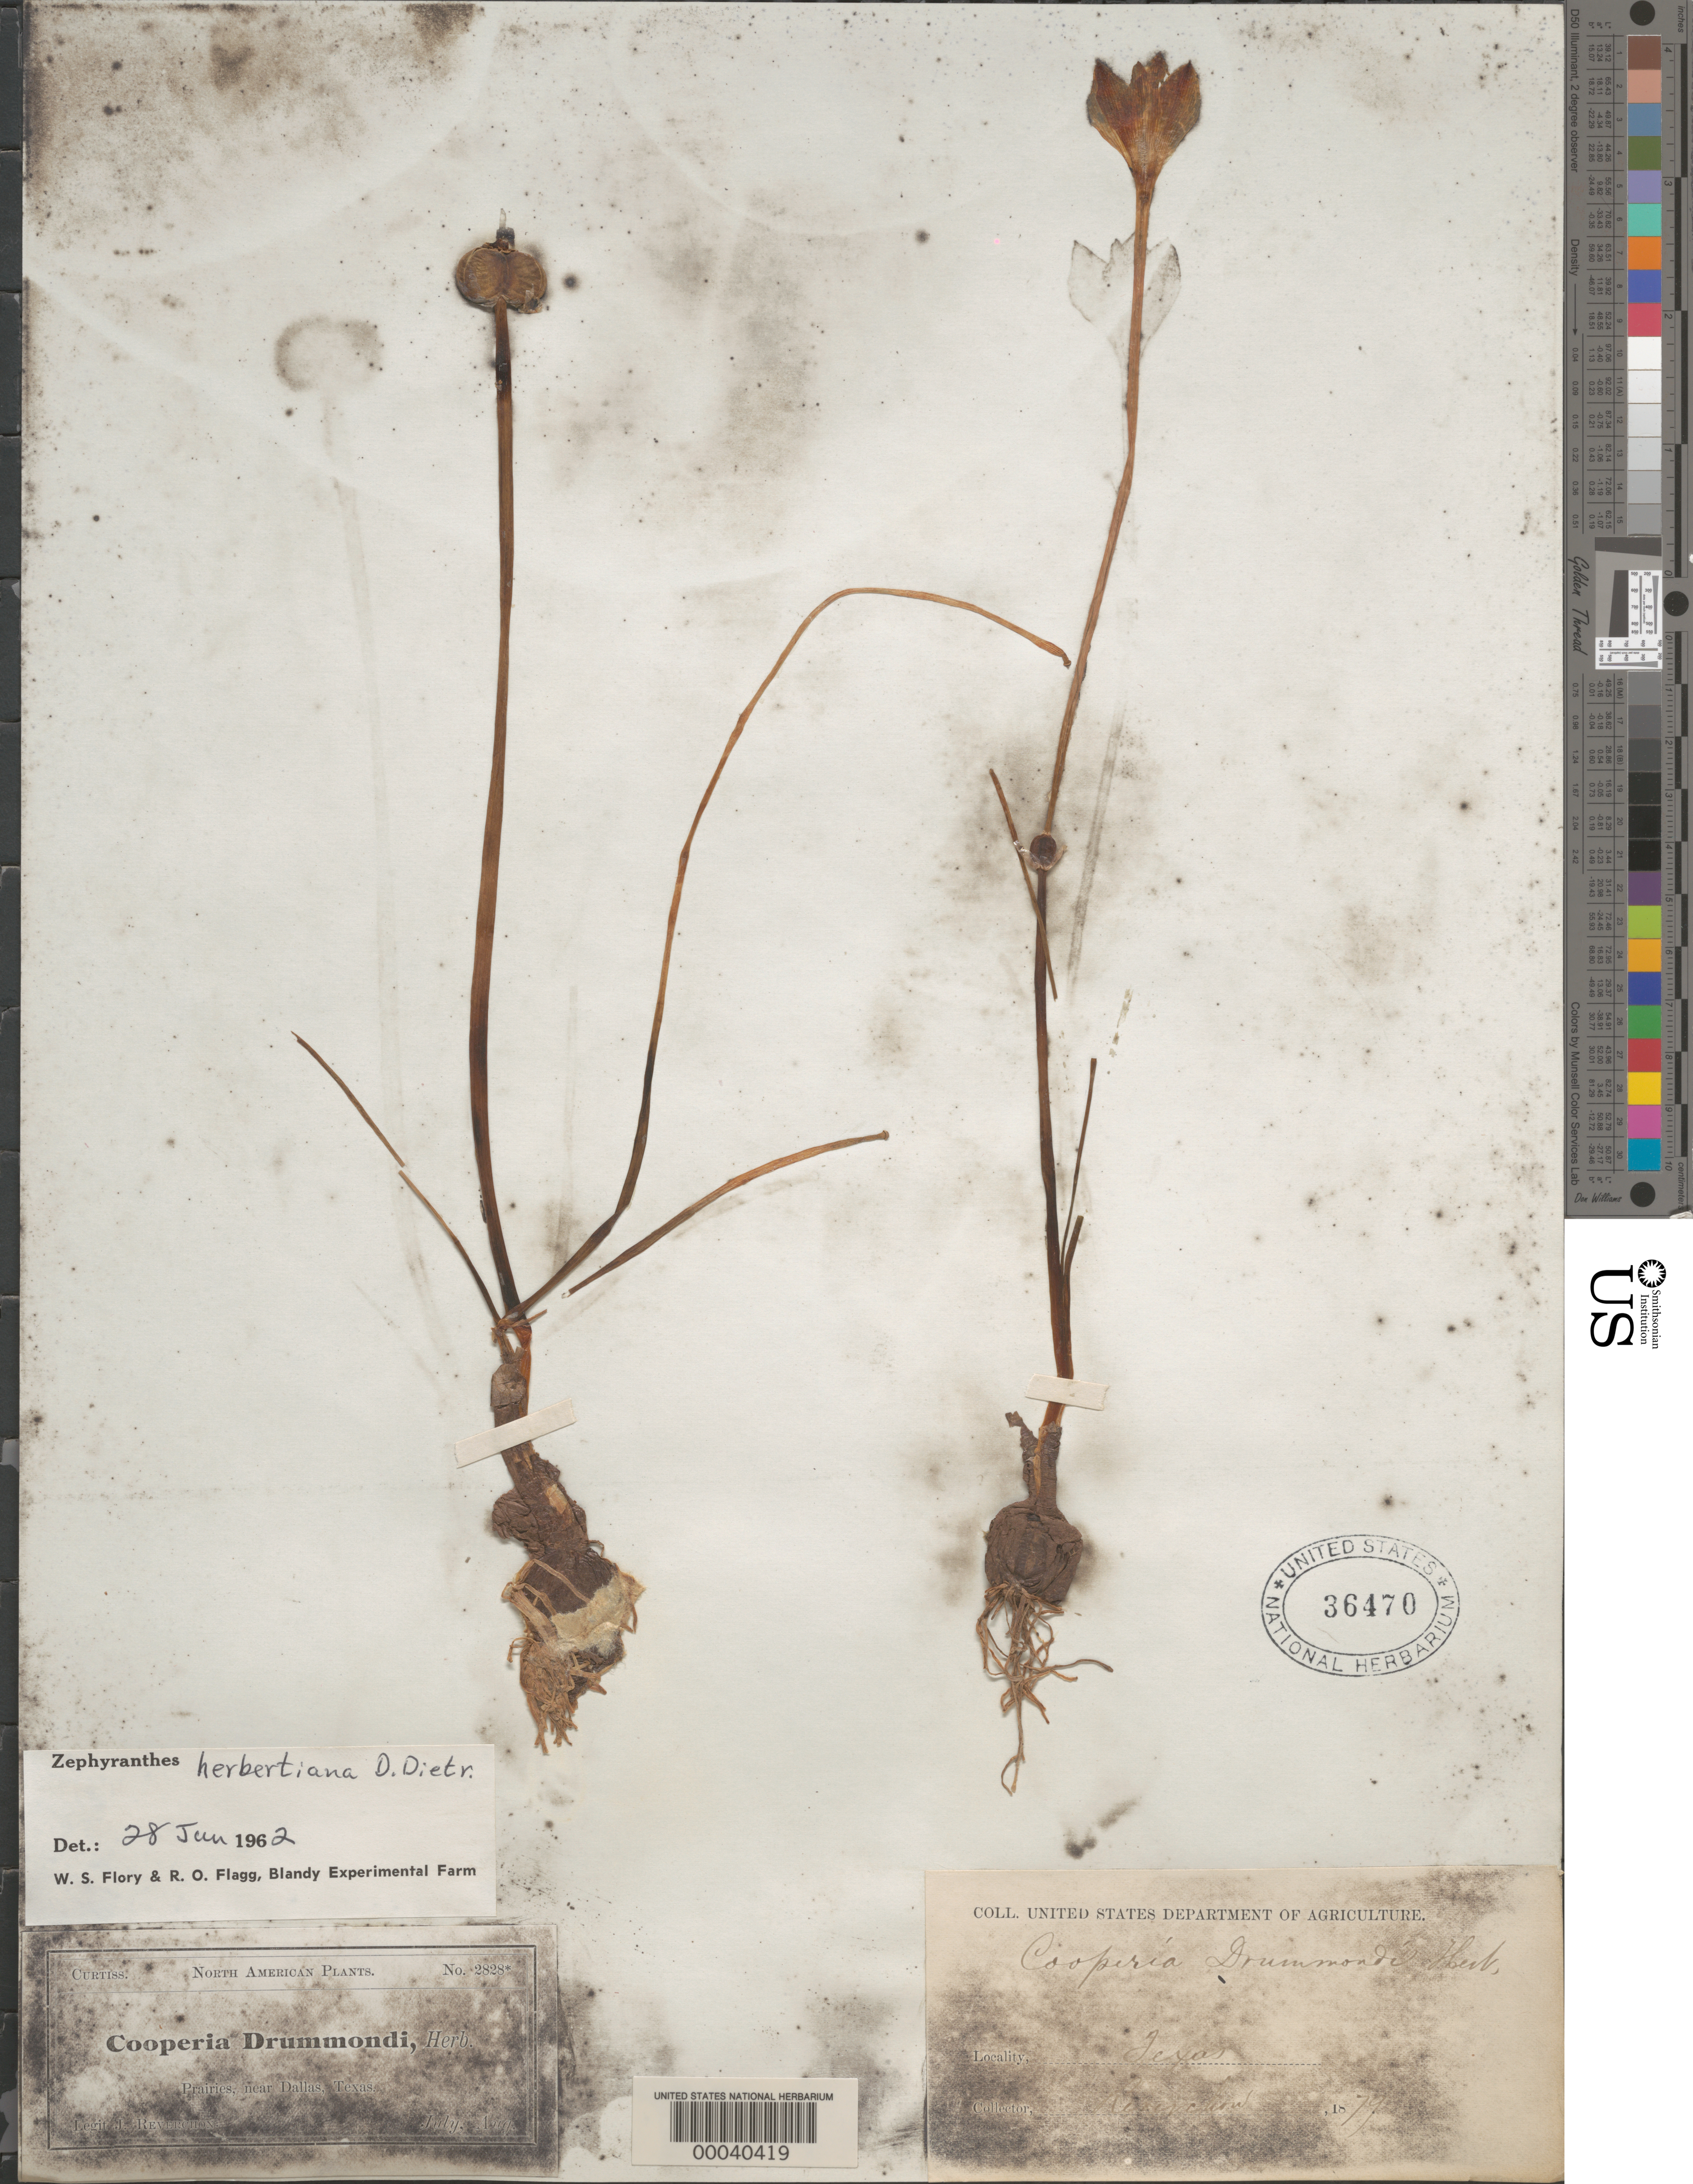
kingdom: Plantae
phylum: Tracheophyta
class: Liliopsida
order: Asparagales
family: Amaryllidaceae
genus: Zephyranthes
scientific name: Zephyranthes herbertiana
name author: D. Dietr.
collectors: J. Reverchon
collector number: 2828 A.h.curtiss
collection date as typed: Jul 1879 to -- Aug 1879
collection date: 1879-07/1879-08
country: United States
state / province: Texas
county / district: Dallas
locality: Near dallas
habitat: Prairies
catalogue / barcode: US 36470